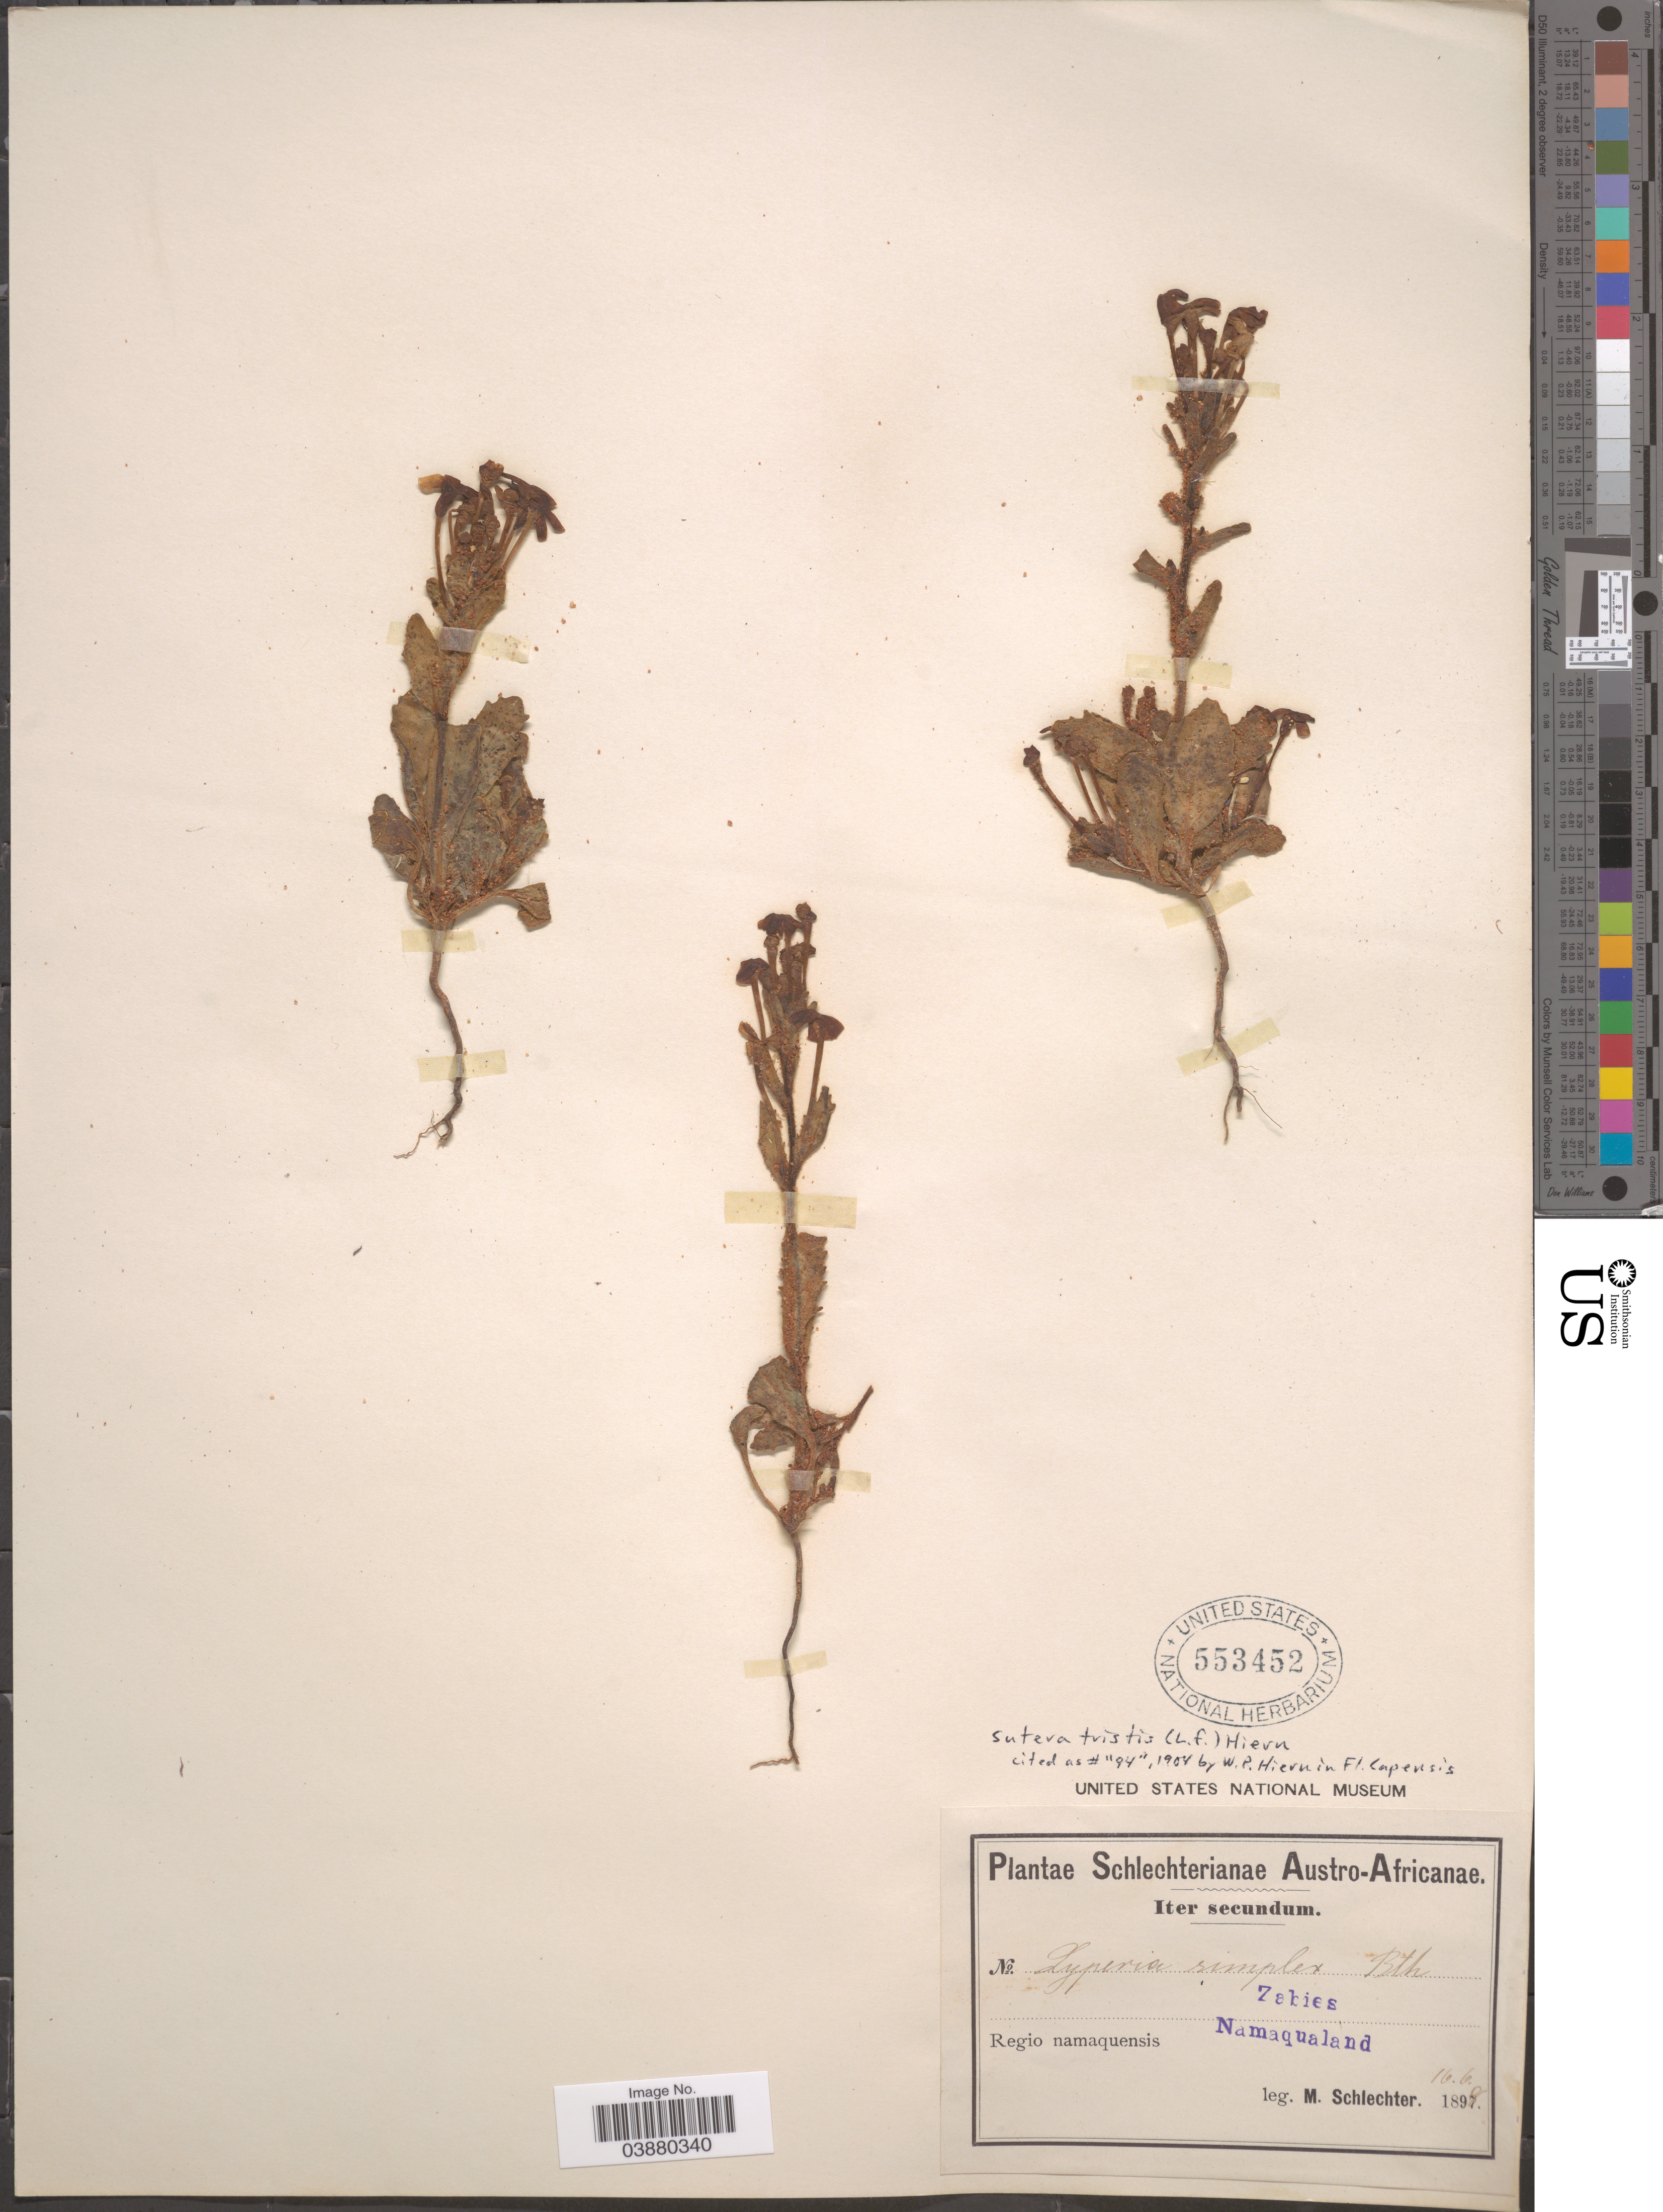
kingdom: Plantae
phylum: Tracheophyta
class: Magnoliopsida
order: Lamiales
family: Scrophulariaceae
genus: Lyperia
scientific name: Lyperia tristis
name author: Benth.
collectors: M. Schlechter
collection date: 1898-06-16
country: South Africa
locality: Austro-Africanae. Zabies, Namaqualand. Regio namaquensis.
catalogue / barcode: US 553452